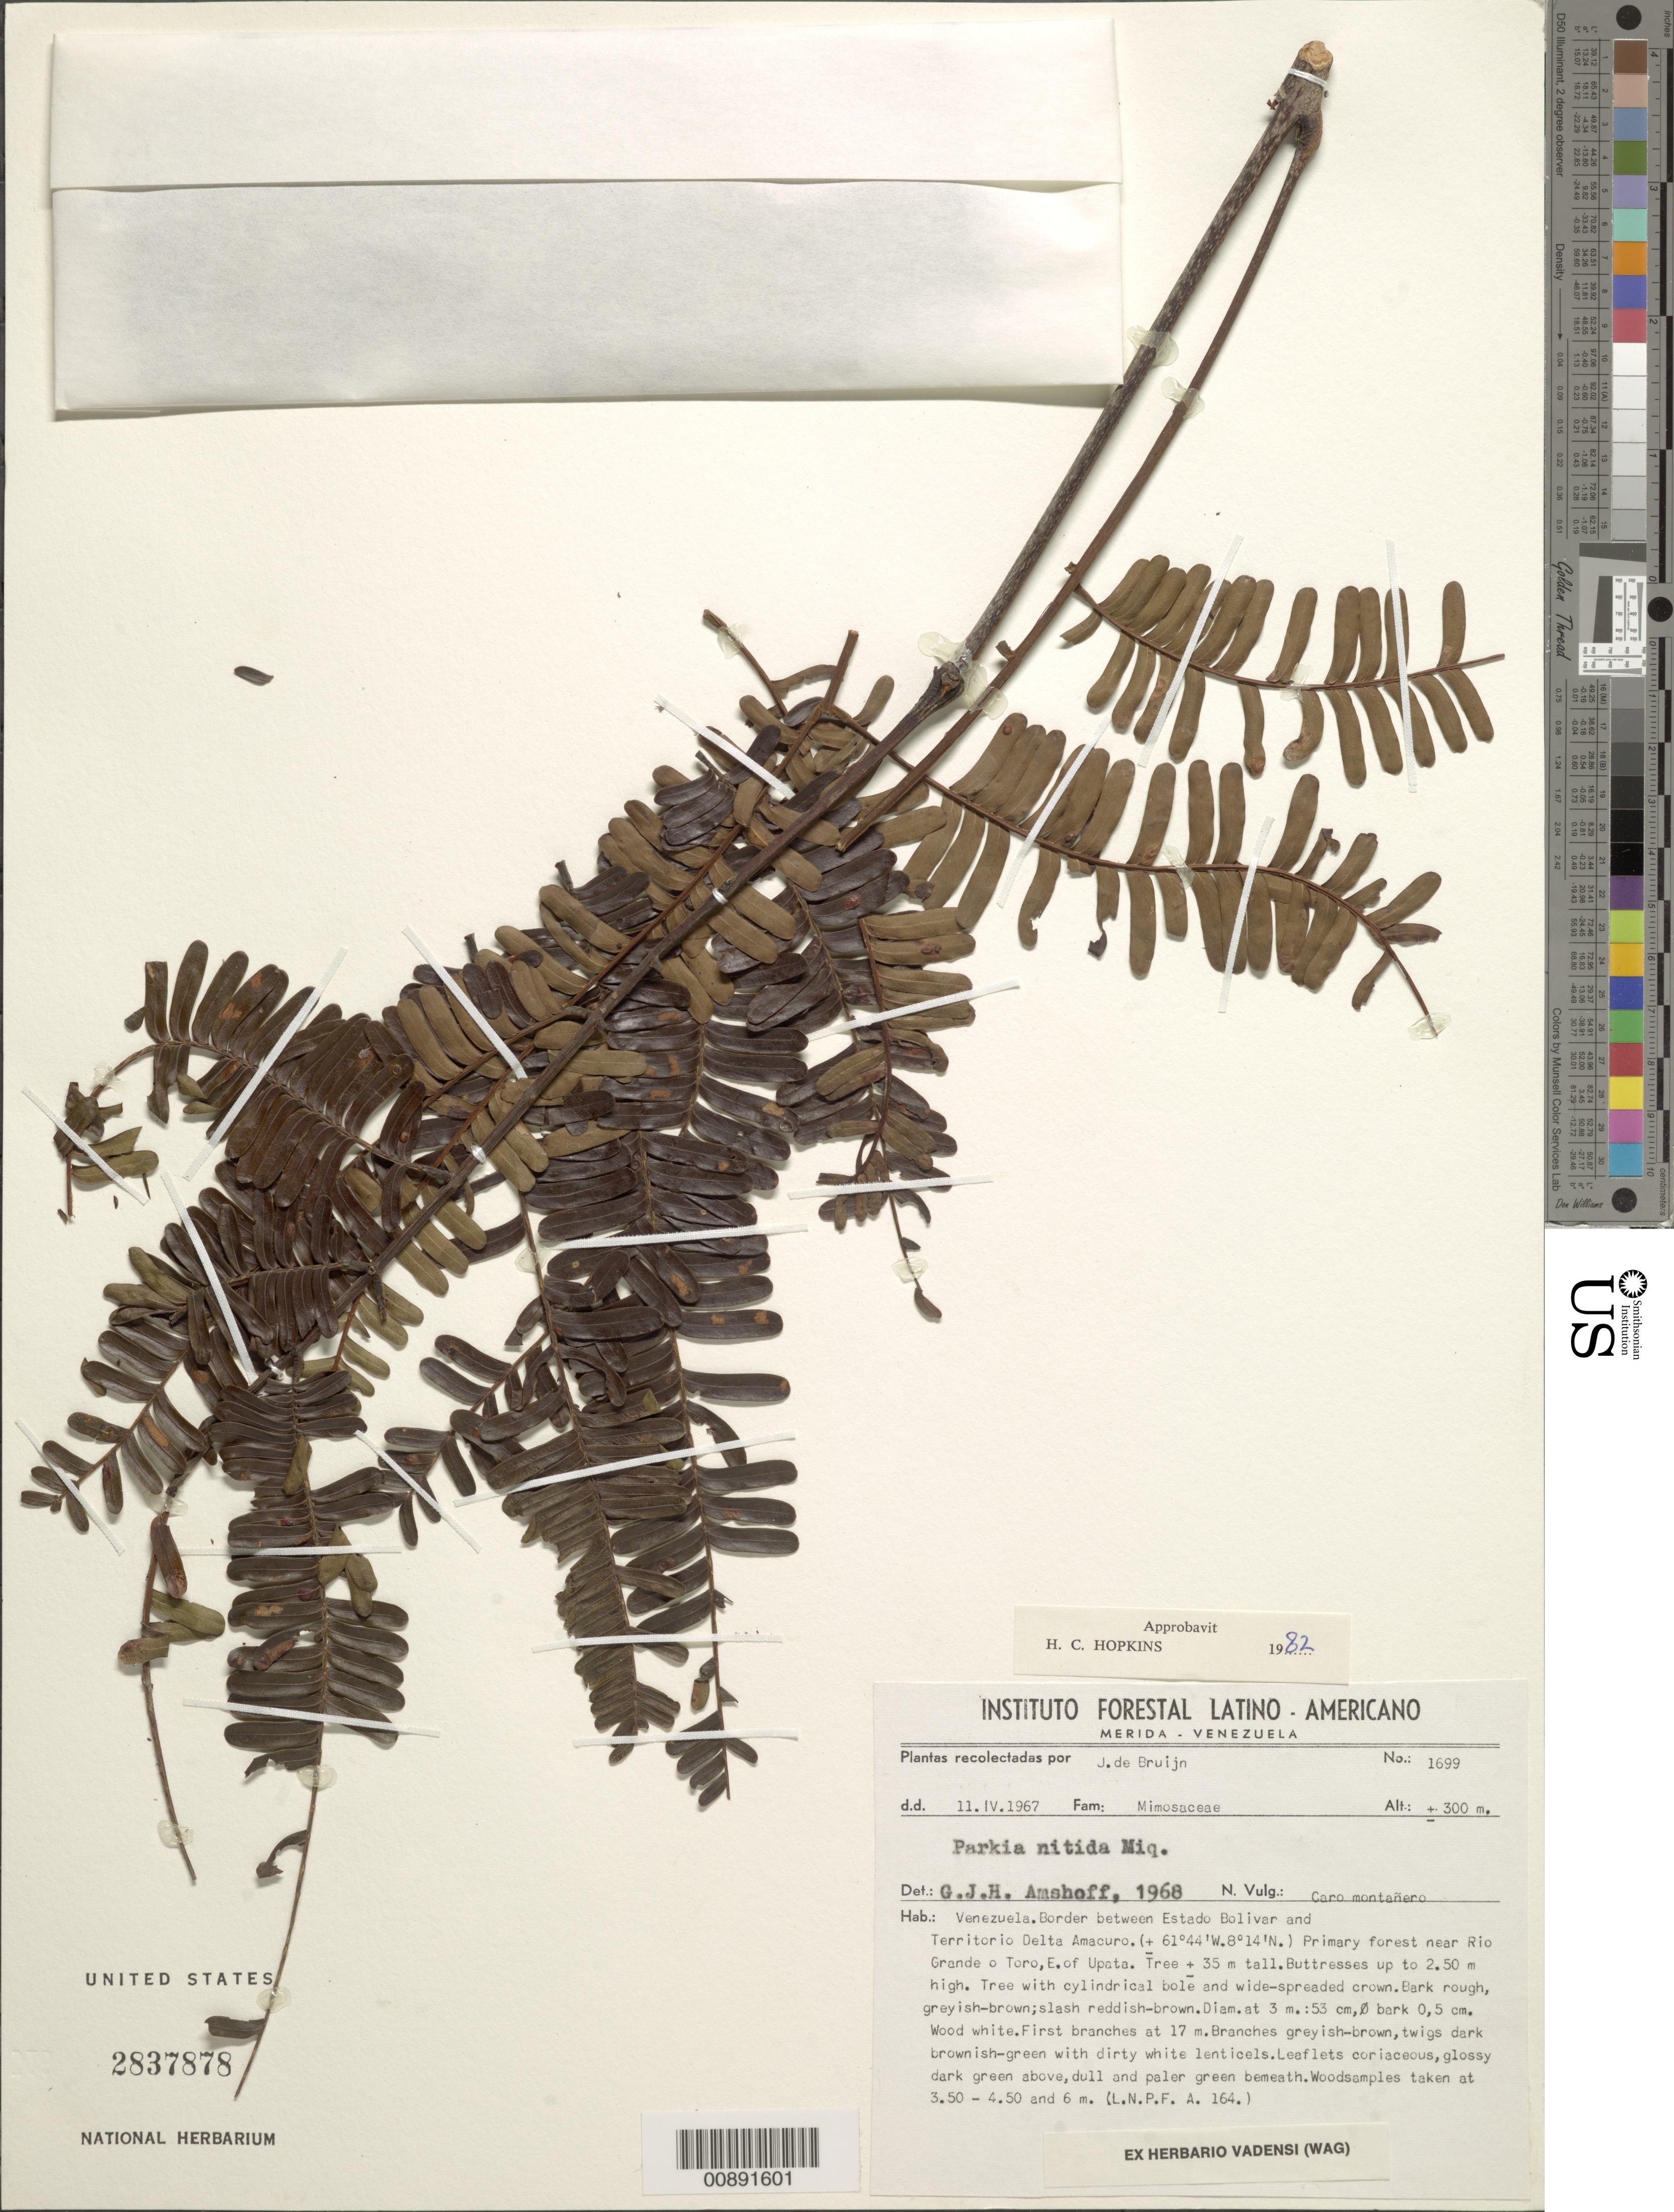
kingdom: Plantae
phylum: Tracheophyta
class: Magnoliopsida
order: Fabales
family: Fabaceae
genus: Parkia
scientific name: Parkia nitida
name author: Miq.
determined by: Hopkins, H. C.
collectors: J. Bruijn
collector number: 1699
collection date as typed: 11-Apr-67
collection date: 1967-04-11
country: Venezuela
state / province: Bolívar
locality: Estado Bolívar and Territorío Delta Amacuro border, near Río Grande o Toro, E of Upata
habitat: Primary forest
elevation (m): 300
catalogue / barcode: US 2837878